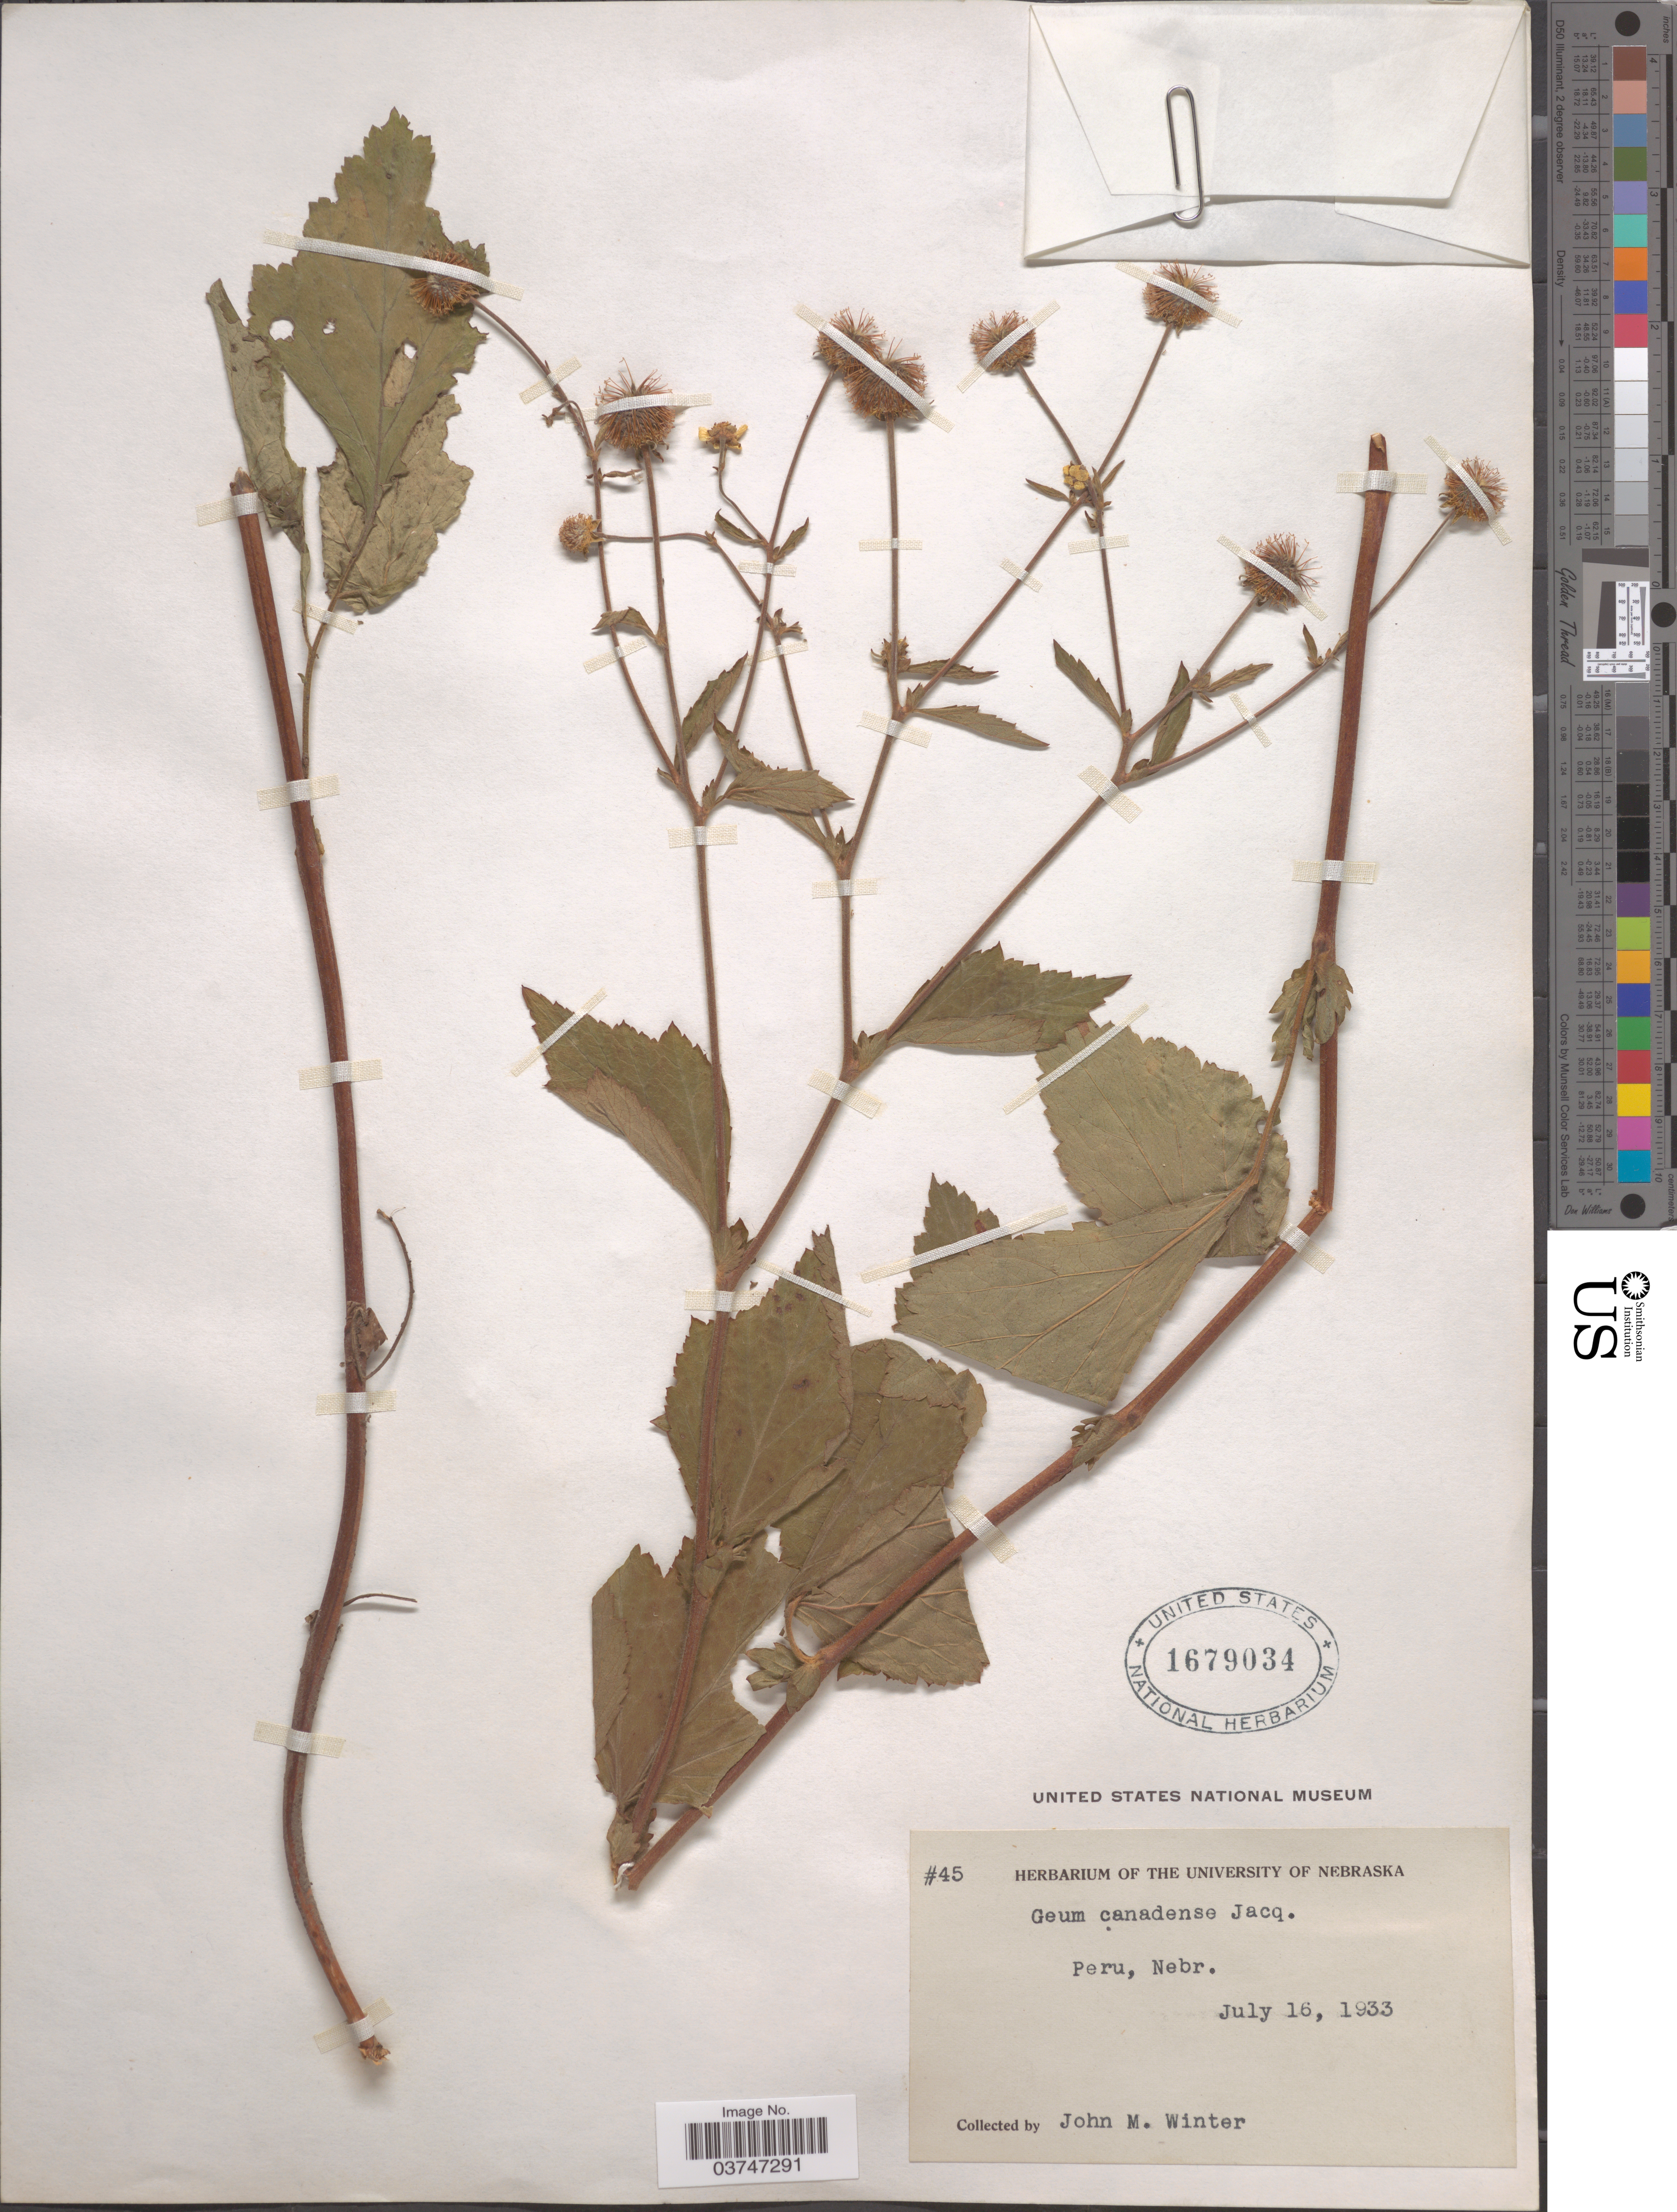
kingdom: Plantae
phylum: Tracheophyta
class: Magnoliopsida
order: Rosales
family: Rosaceae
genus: Geum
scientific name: Geum canadense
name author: Jacq.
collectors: J. M. Winter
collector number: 45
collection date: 1933-07-16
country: United States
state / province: Nebraska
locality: Peru.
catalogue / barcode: US 1679034